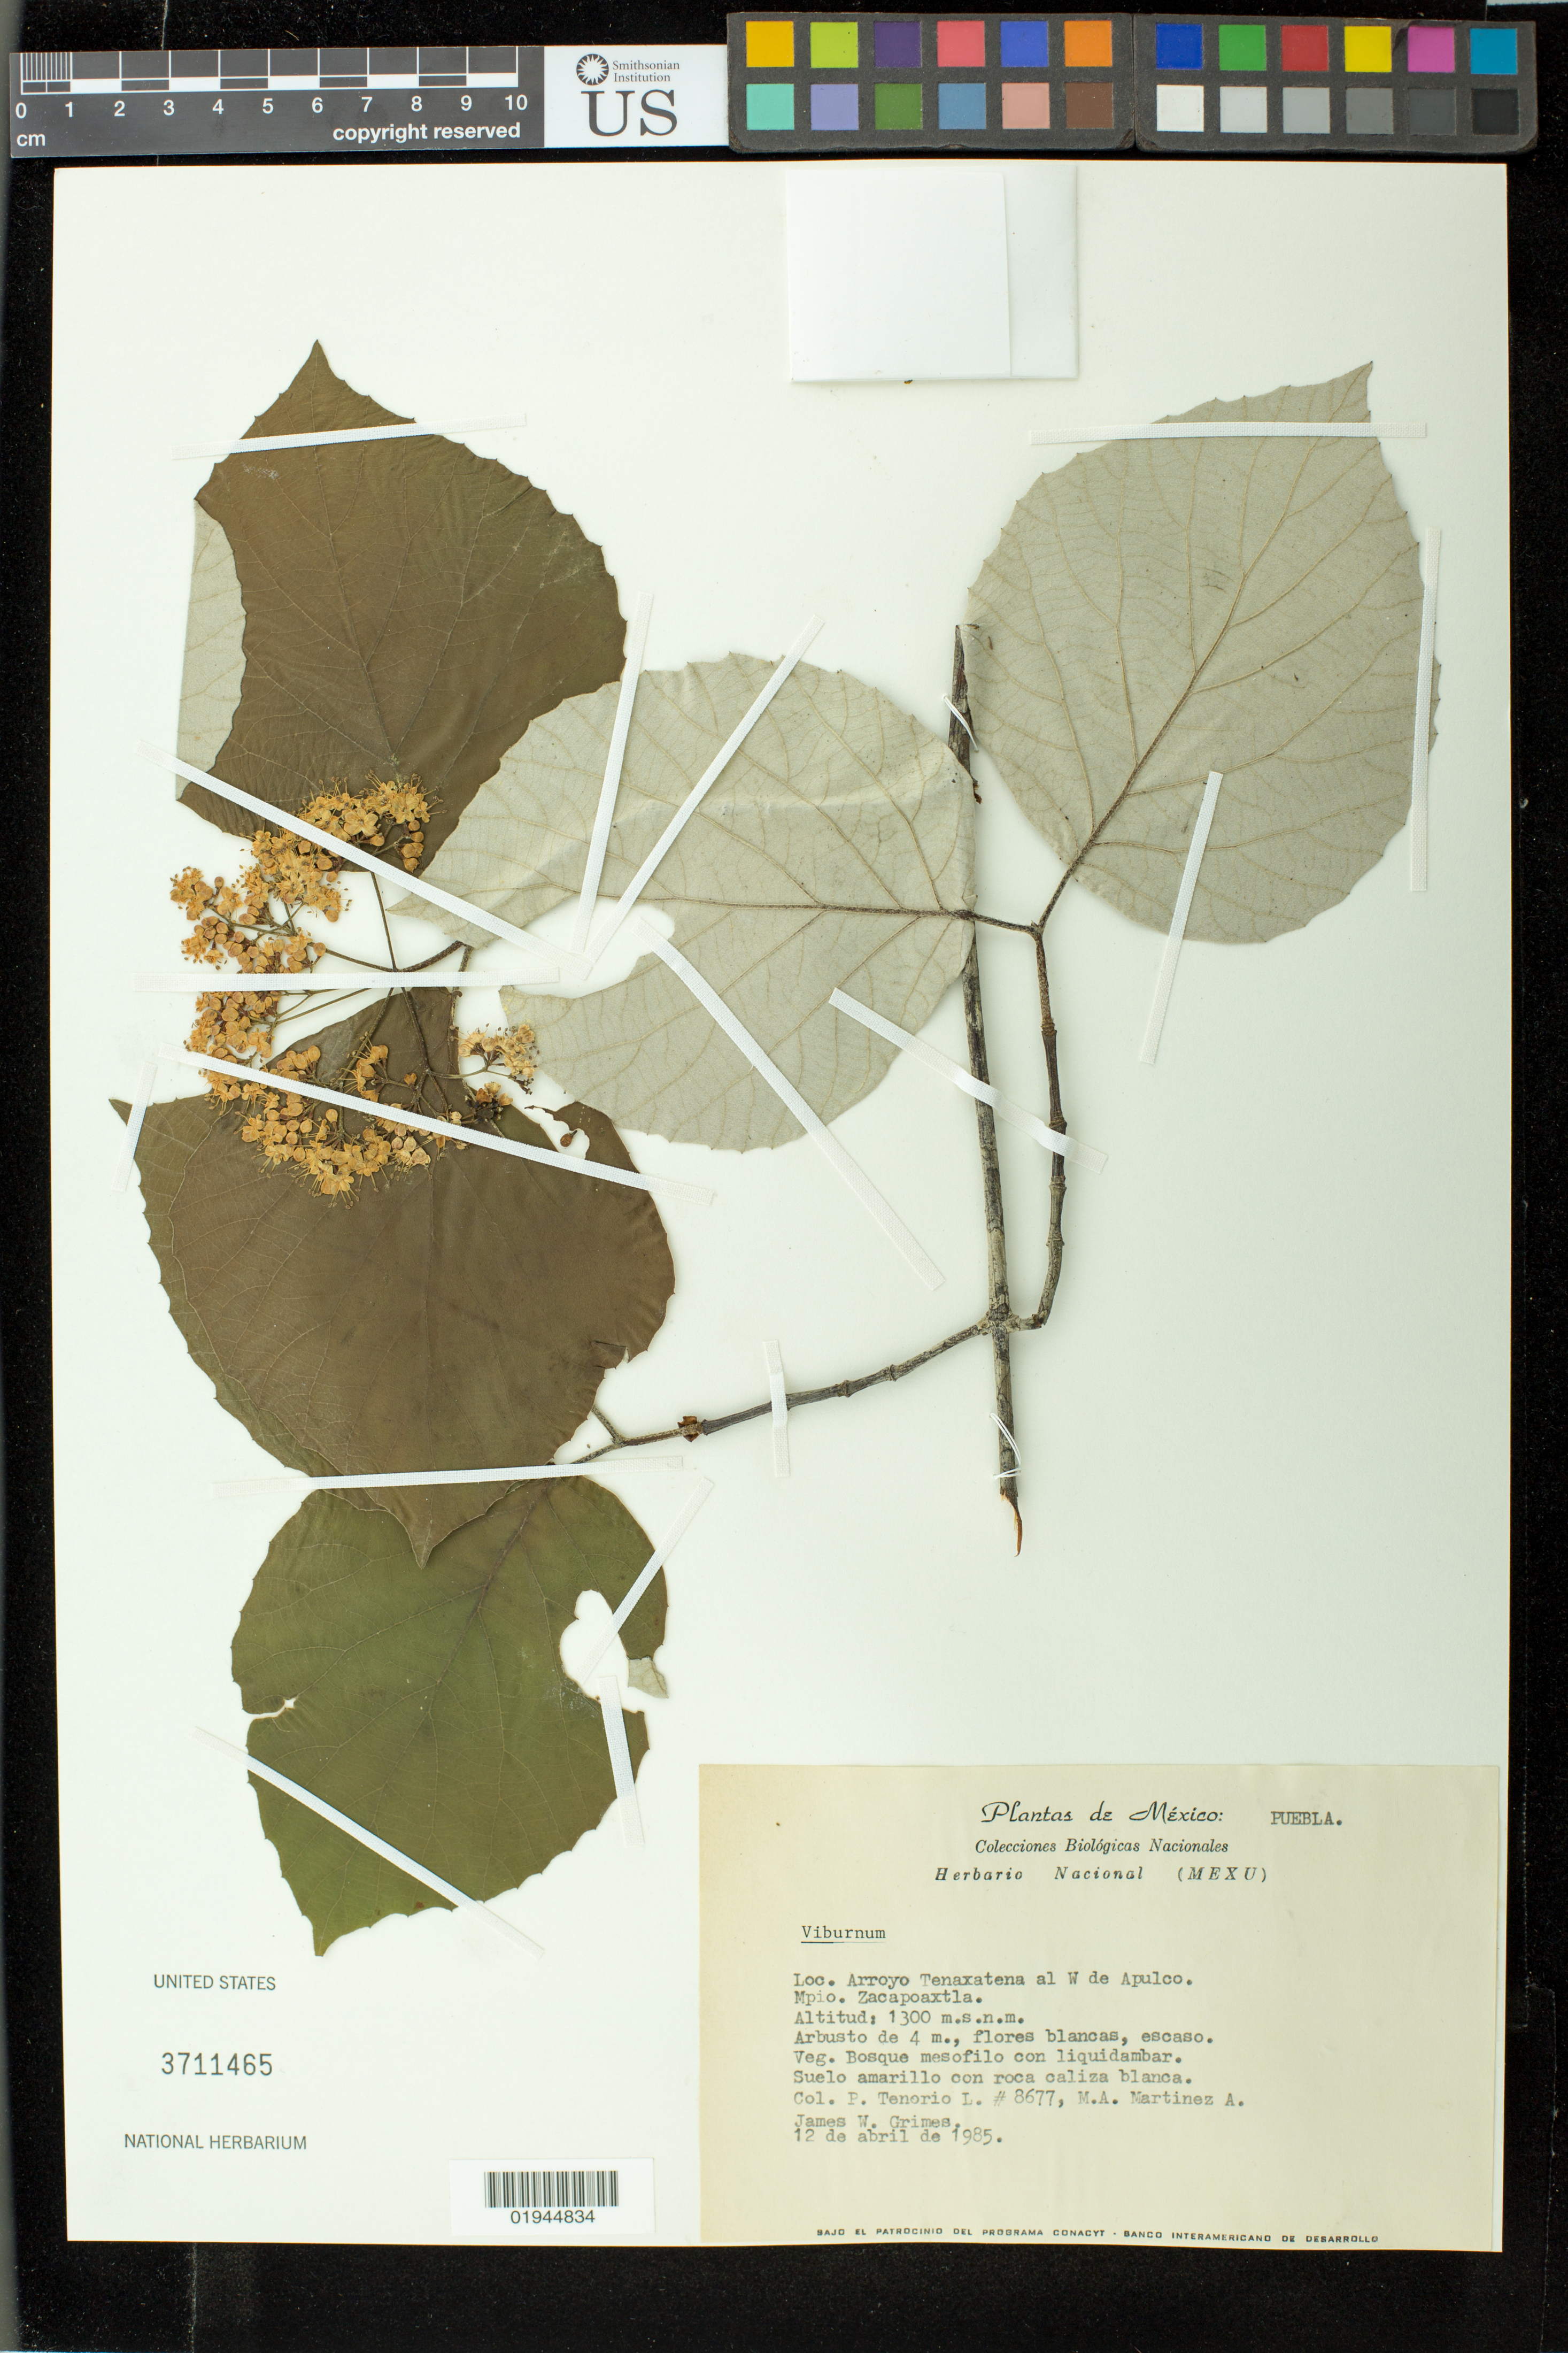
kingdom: Plantae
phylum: Tracheophyta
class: Magnoliopsida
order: Dipsacales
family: Viburnaceae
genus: Viburnum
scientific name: Viburnum sp.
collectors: P. Tenorio L., M. A. Martínez Alfaro & J. W. Grimes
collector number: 8677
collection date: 1985-04-12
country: Mexico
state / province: Puebla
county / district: Zacapoaxtla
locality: Arroyo Tenaxatena al W de Apulco.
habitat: bosque mesofilo con liquidambar, suelo amarillo con roca caliza blanca.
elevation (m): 1300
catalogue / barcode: US 3711465